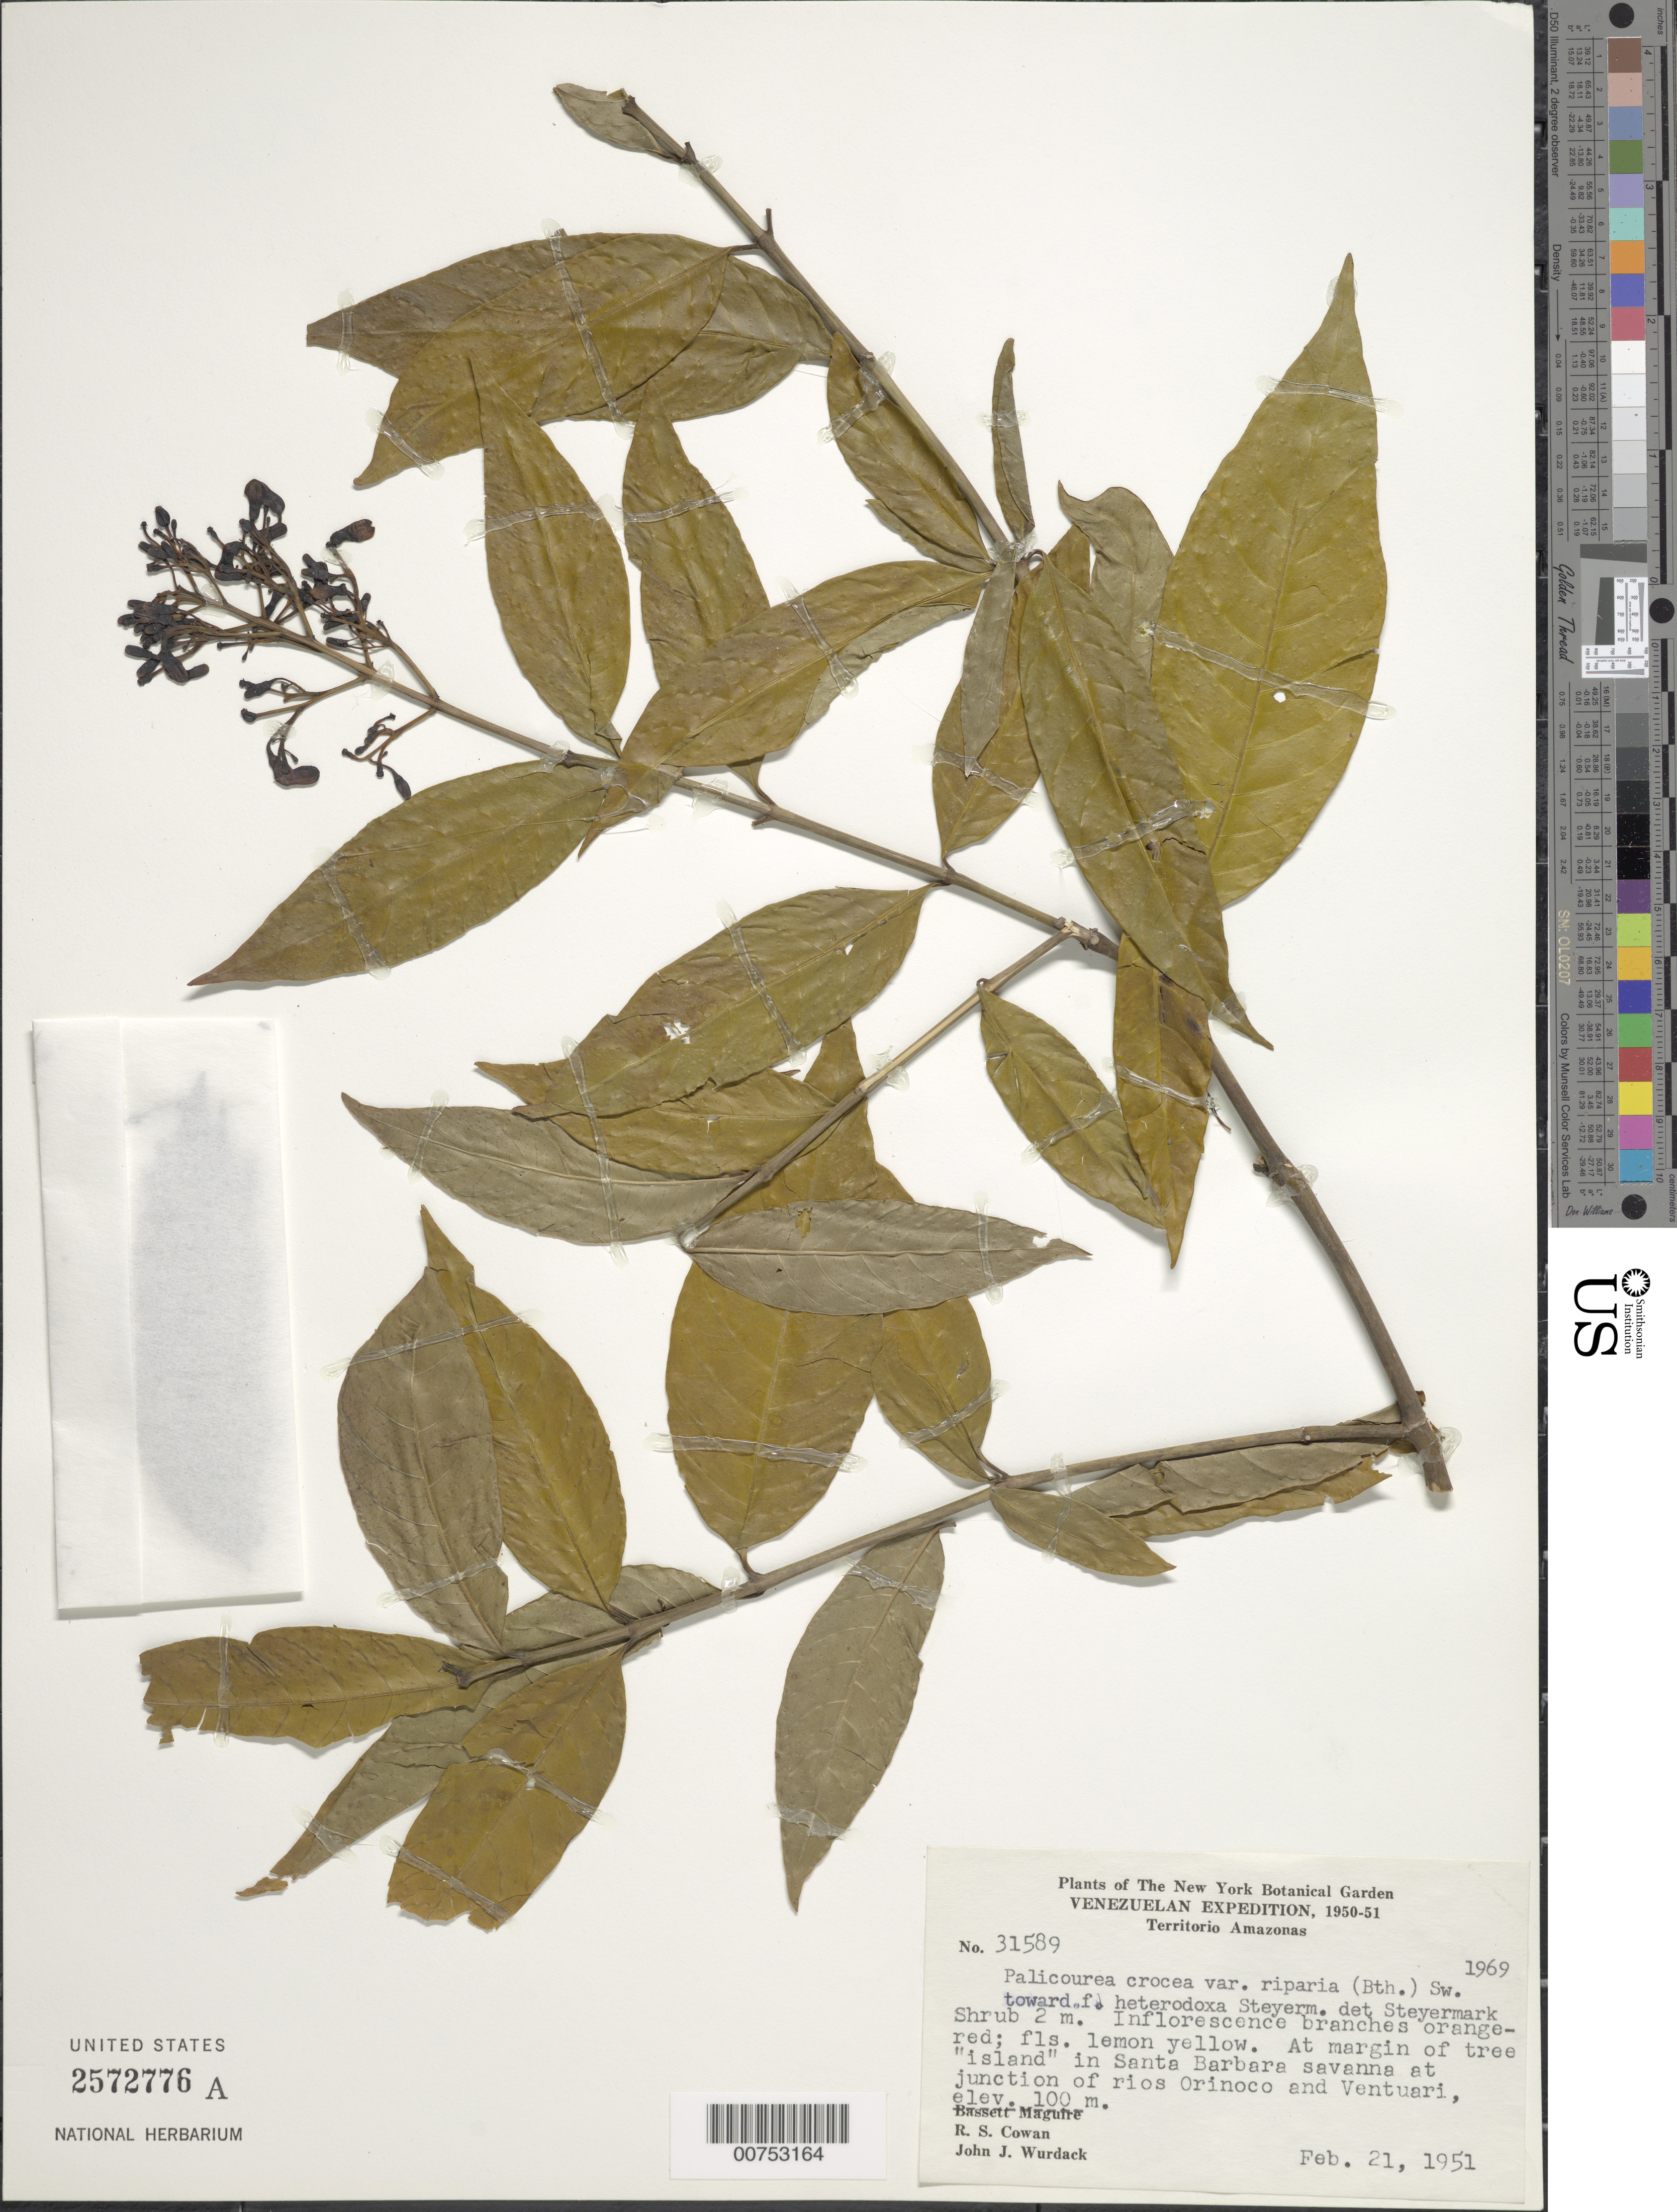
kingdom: Plantae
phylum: Tracheophyta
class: Magnoliopsida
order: Gentianales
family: Rubiaceae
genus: Palicourea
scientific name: Palicourea crocea var. riparia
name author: (Benth.) Griseb.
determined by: Steyermark, Julian A., (VEN)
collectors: R. S. Cowan & J. J. Wurdack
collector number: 31589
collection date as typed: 21-Feb-51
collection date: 1951-02-21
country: Venezuela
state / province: Amazonas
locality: Santa Barbara Savanna, junction of Ríos Ventuari & Orinoco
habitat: Tree "island" margin in savanna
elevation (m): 100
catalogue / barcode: US 2572776A